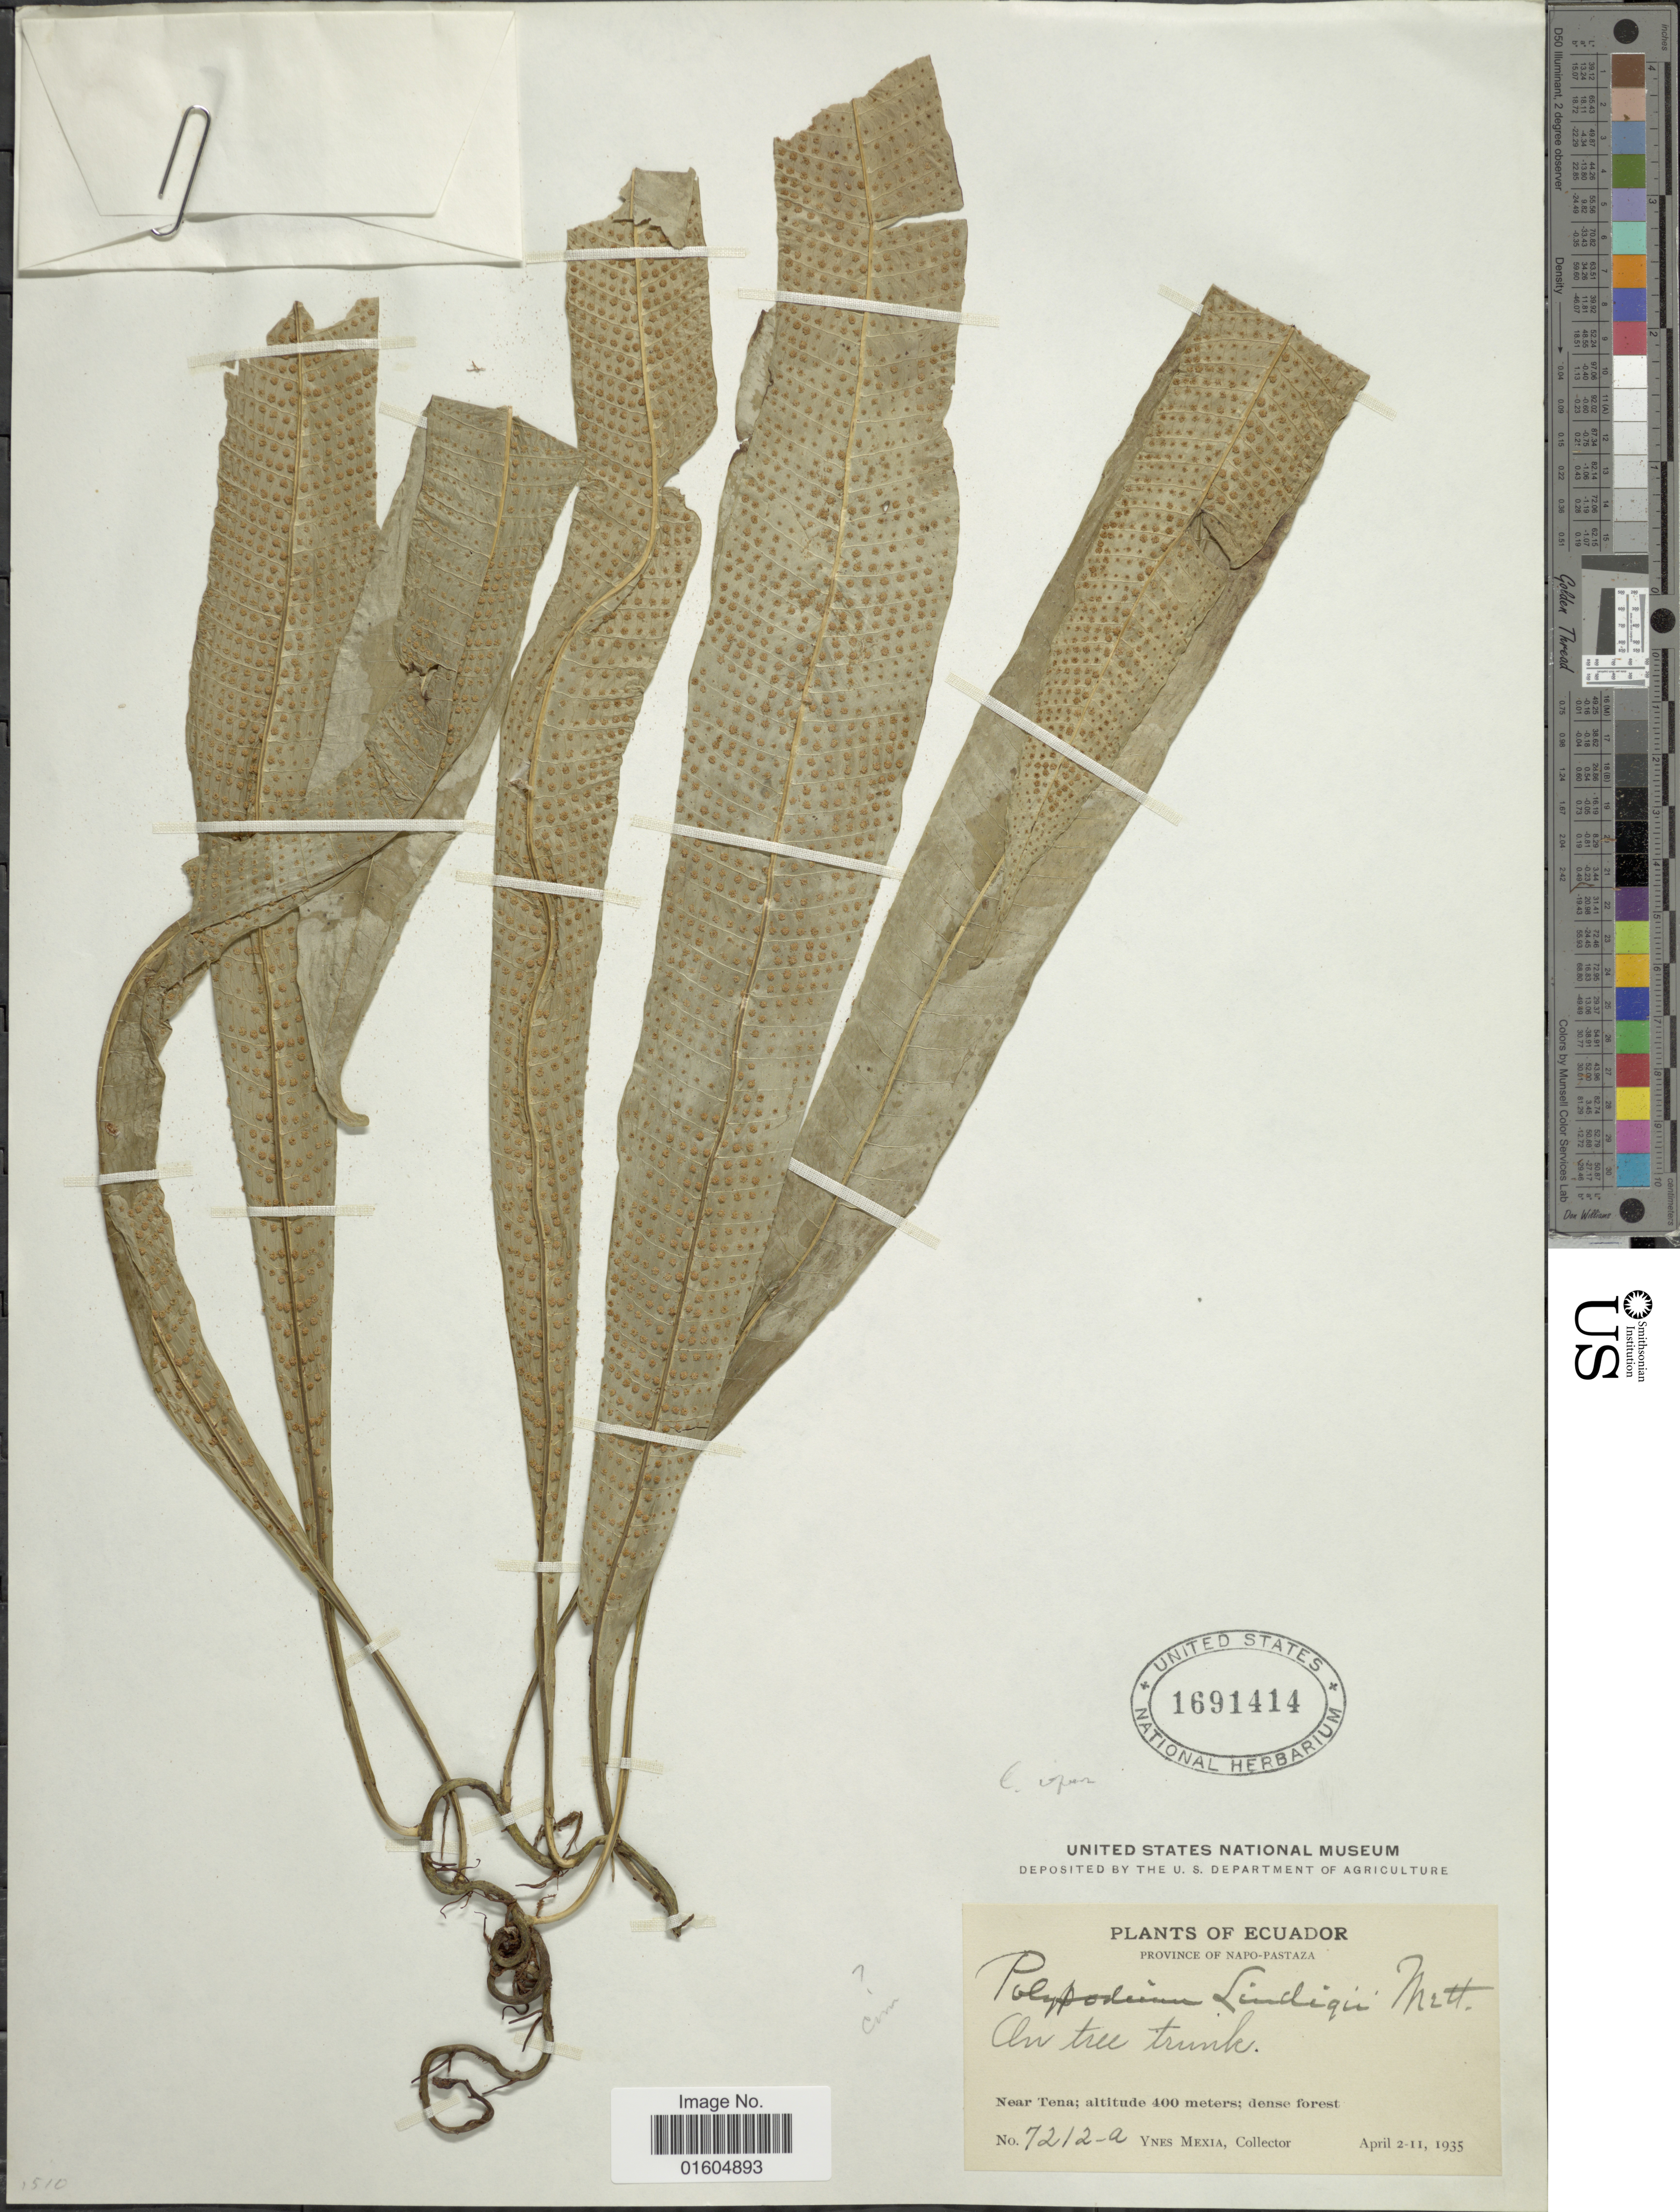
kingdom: Plantae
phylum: Tracheophyta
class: Polypodiopsida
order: Polypodiales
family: Polypodiaceae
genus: Campyloneurum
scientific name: Campyloneurum repens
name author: (Aubl.) C. Presl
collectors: Y. Mexia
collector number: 7212-a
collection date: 1935-04-02/1935-04-11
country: Ecuador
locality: Ecuador. Province of Napo-Napaza. Near Tena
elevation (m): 400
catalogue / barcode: US 1691414